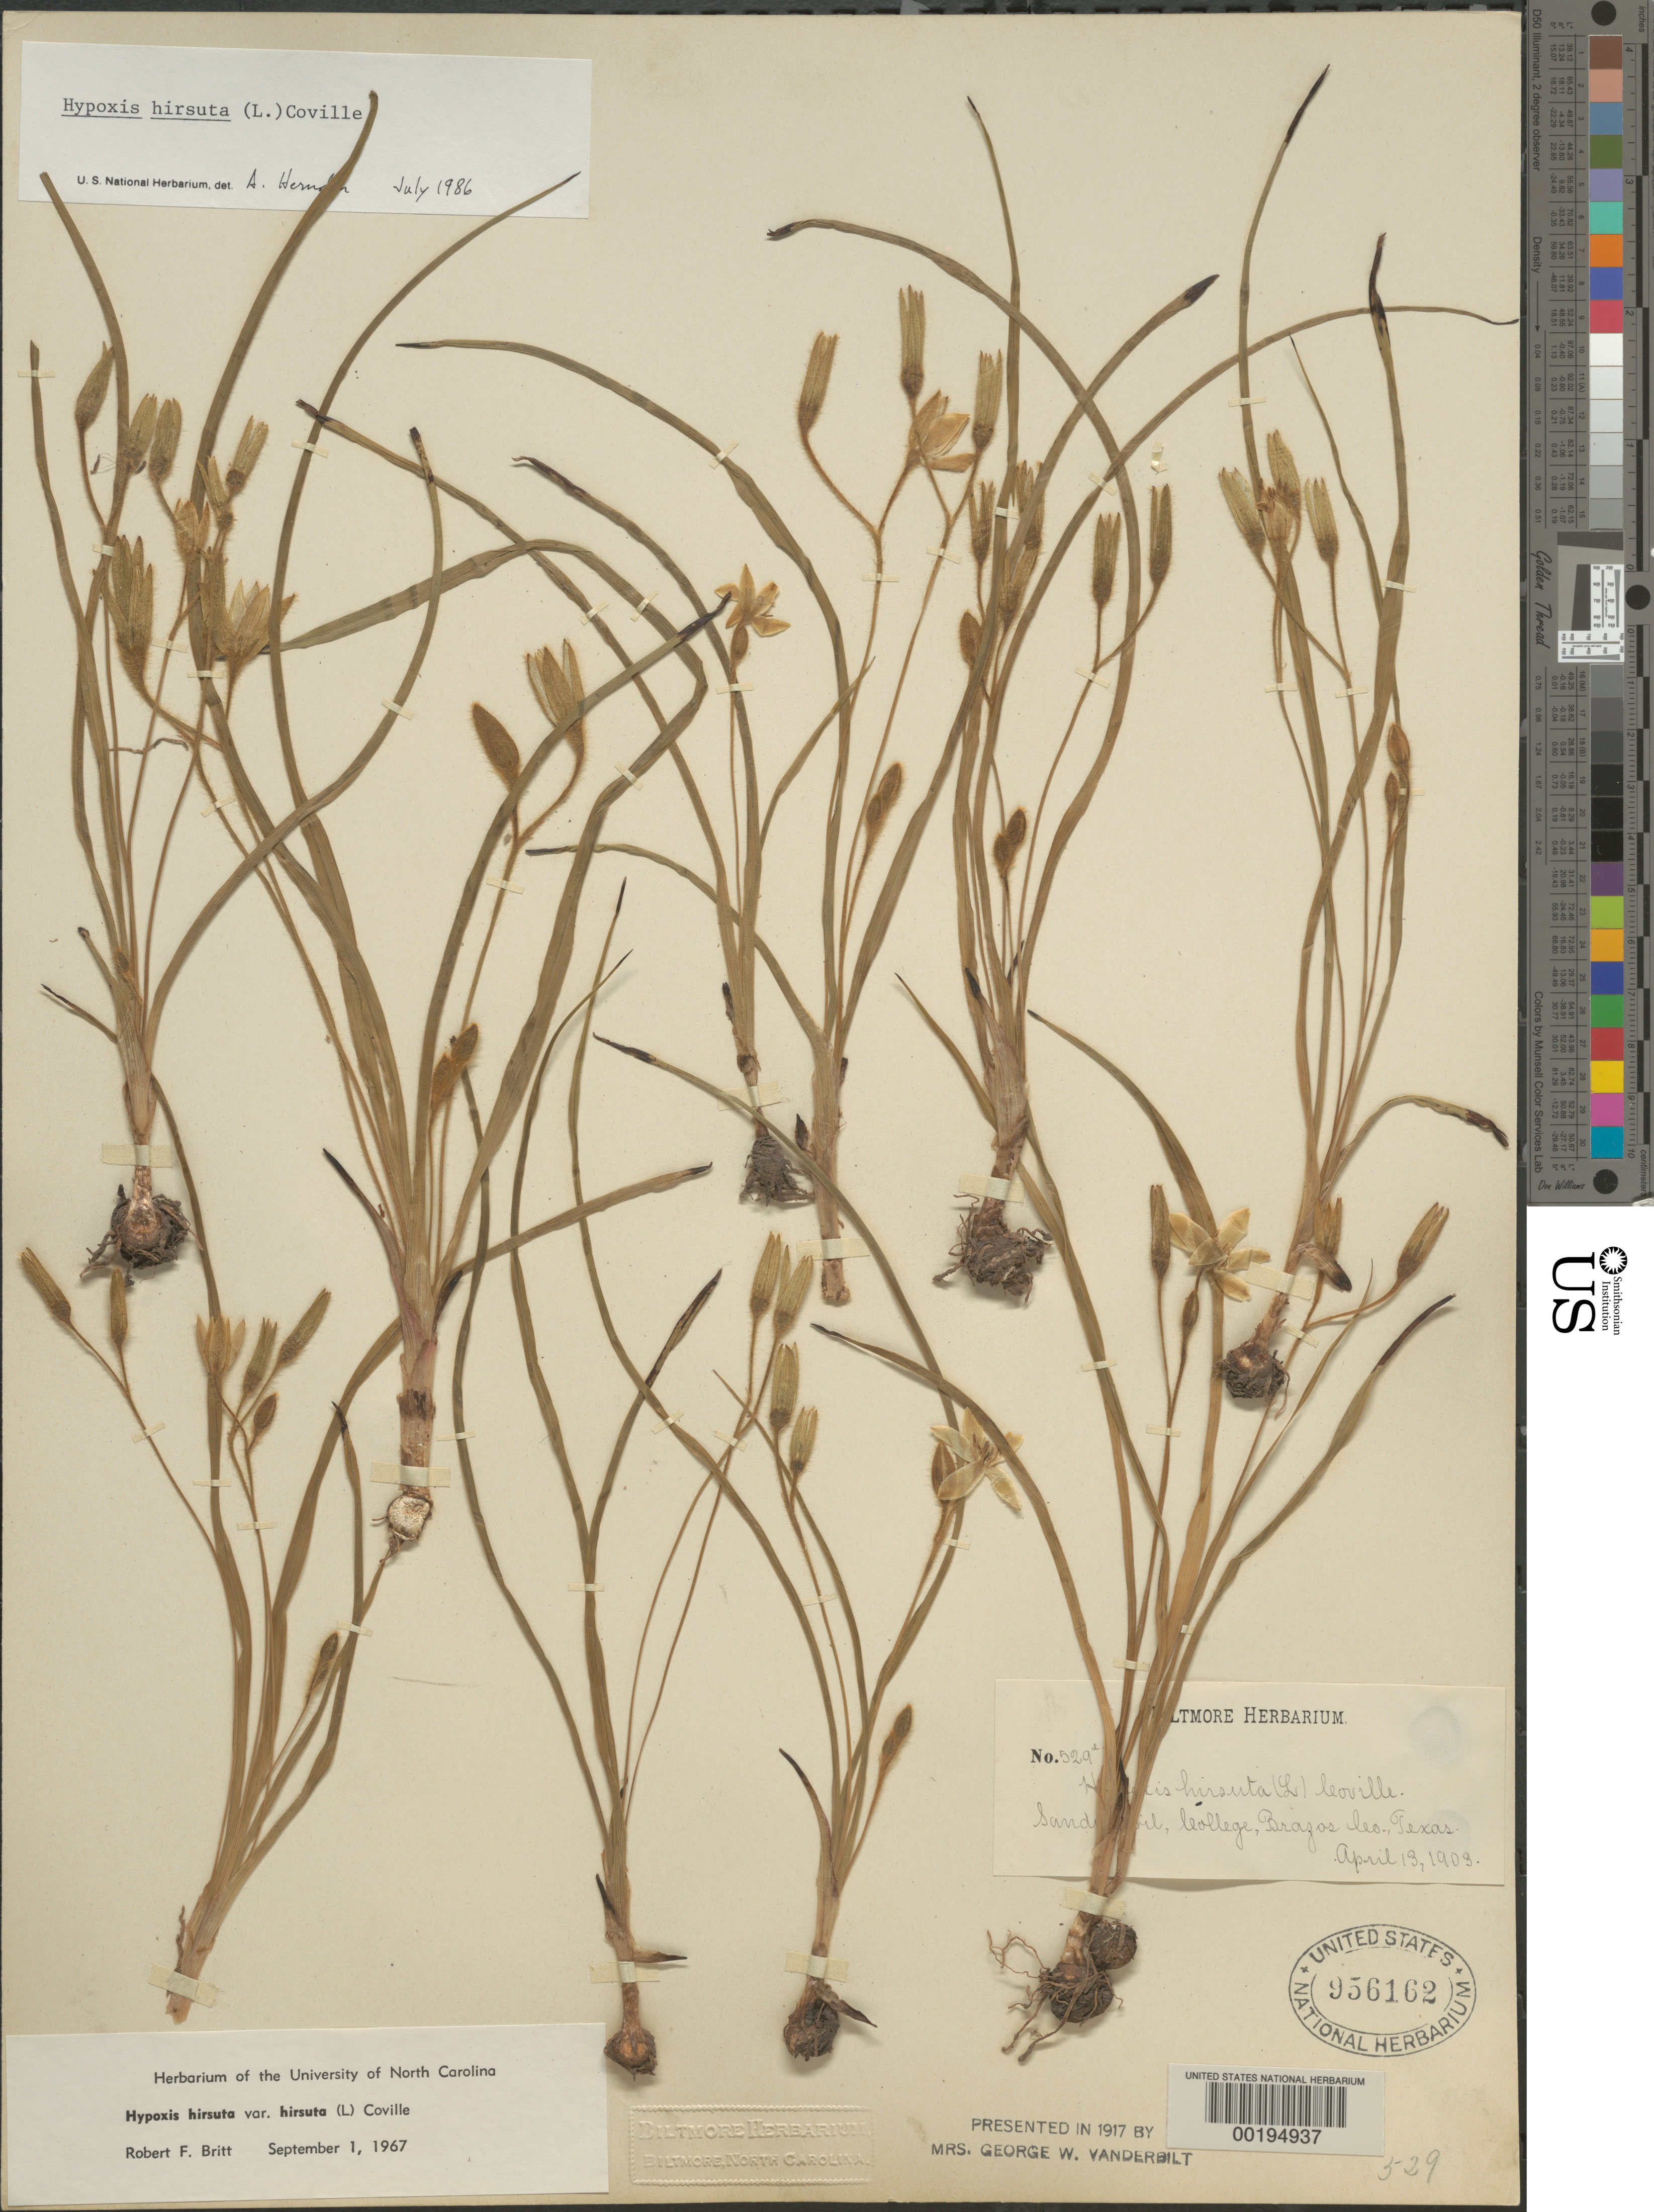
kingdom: Plantae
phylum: Tracheophyta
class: Liliopsida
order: Asparagales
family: Hypoxidaceae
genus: Hypoxis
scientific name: Hypoxis hirsuta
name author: (L.) Coville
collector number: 529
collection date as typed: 13 Apr 1903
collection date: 1903-04-13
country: United States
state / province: Texas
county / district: Brazos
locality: College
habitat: Sandy soil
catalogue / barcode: US 956162